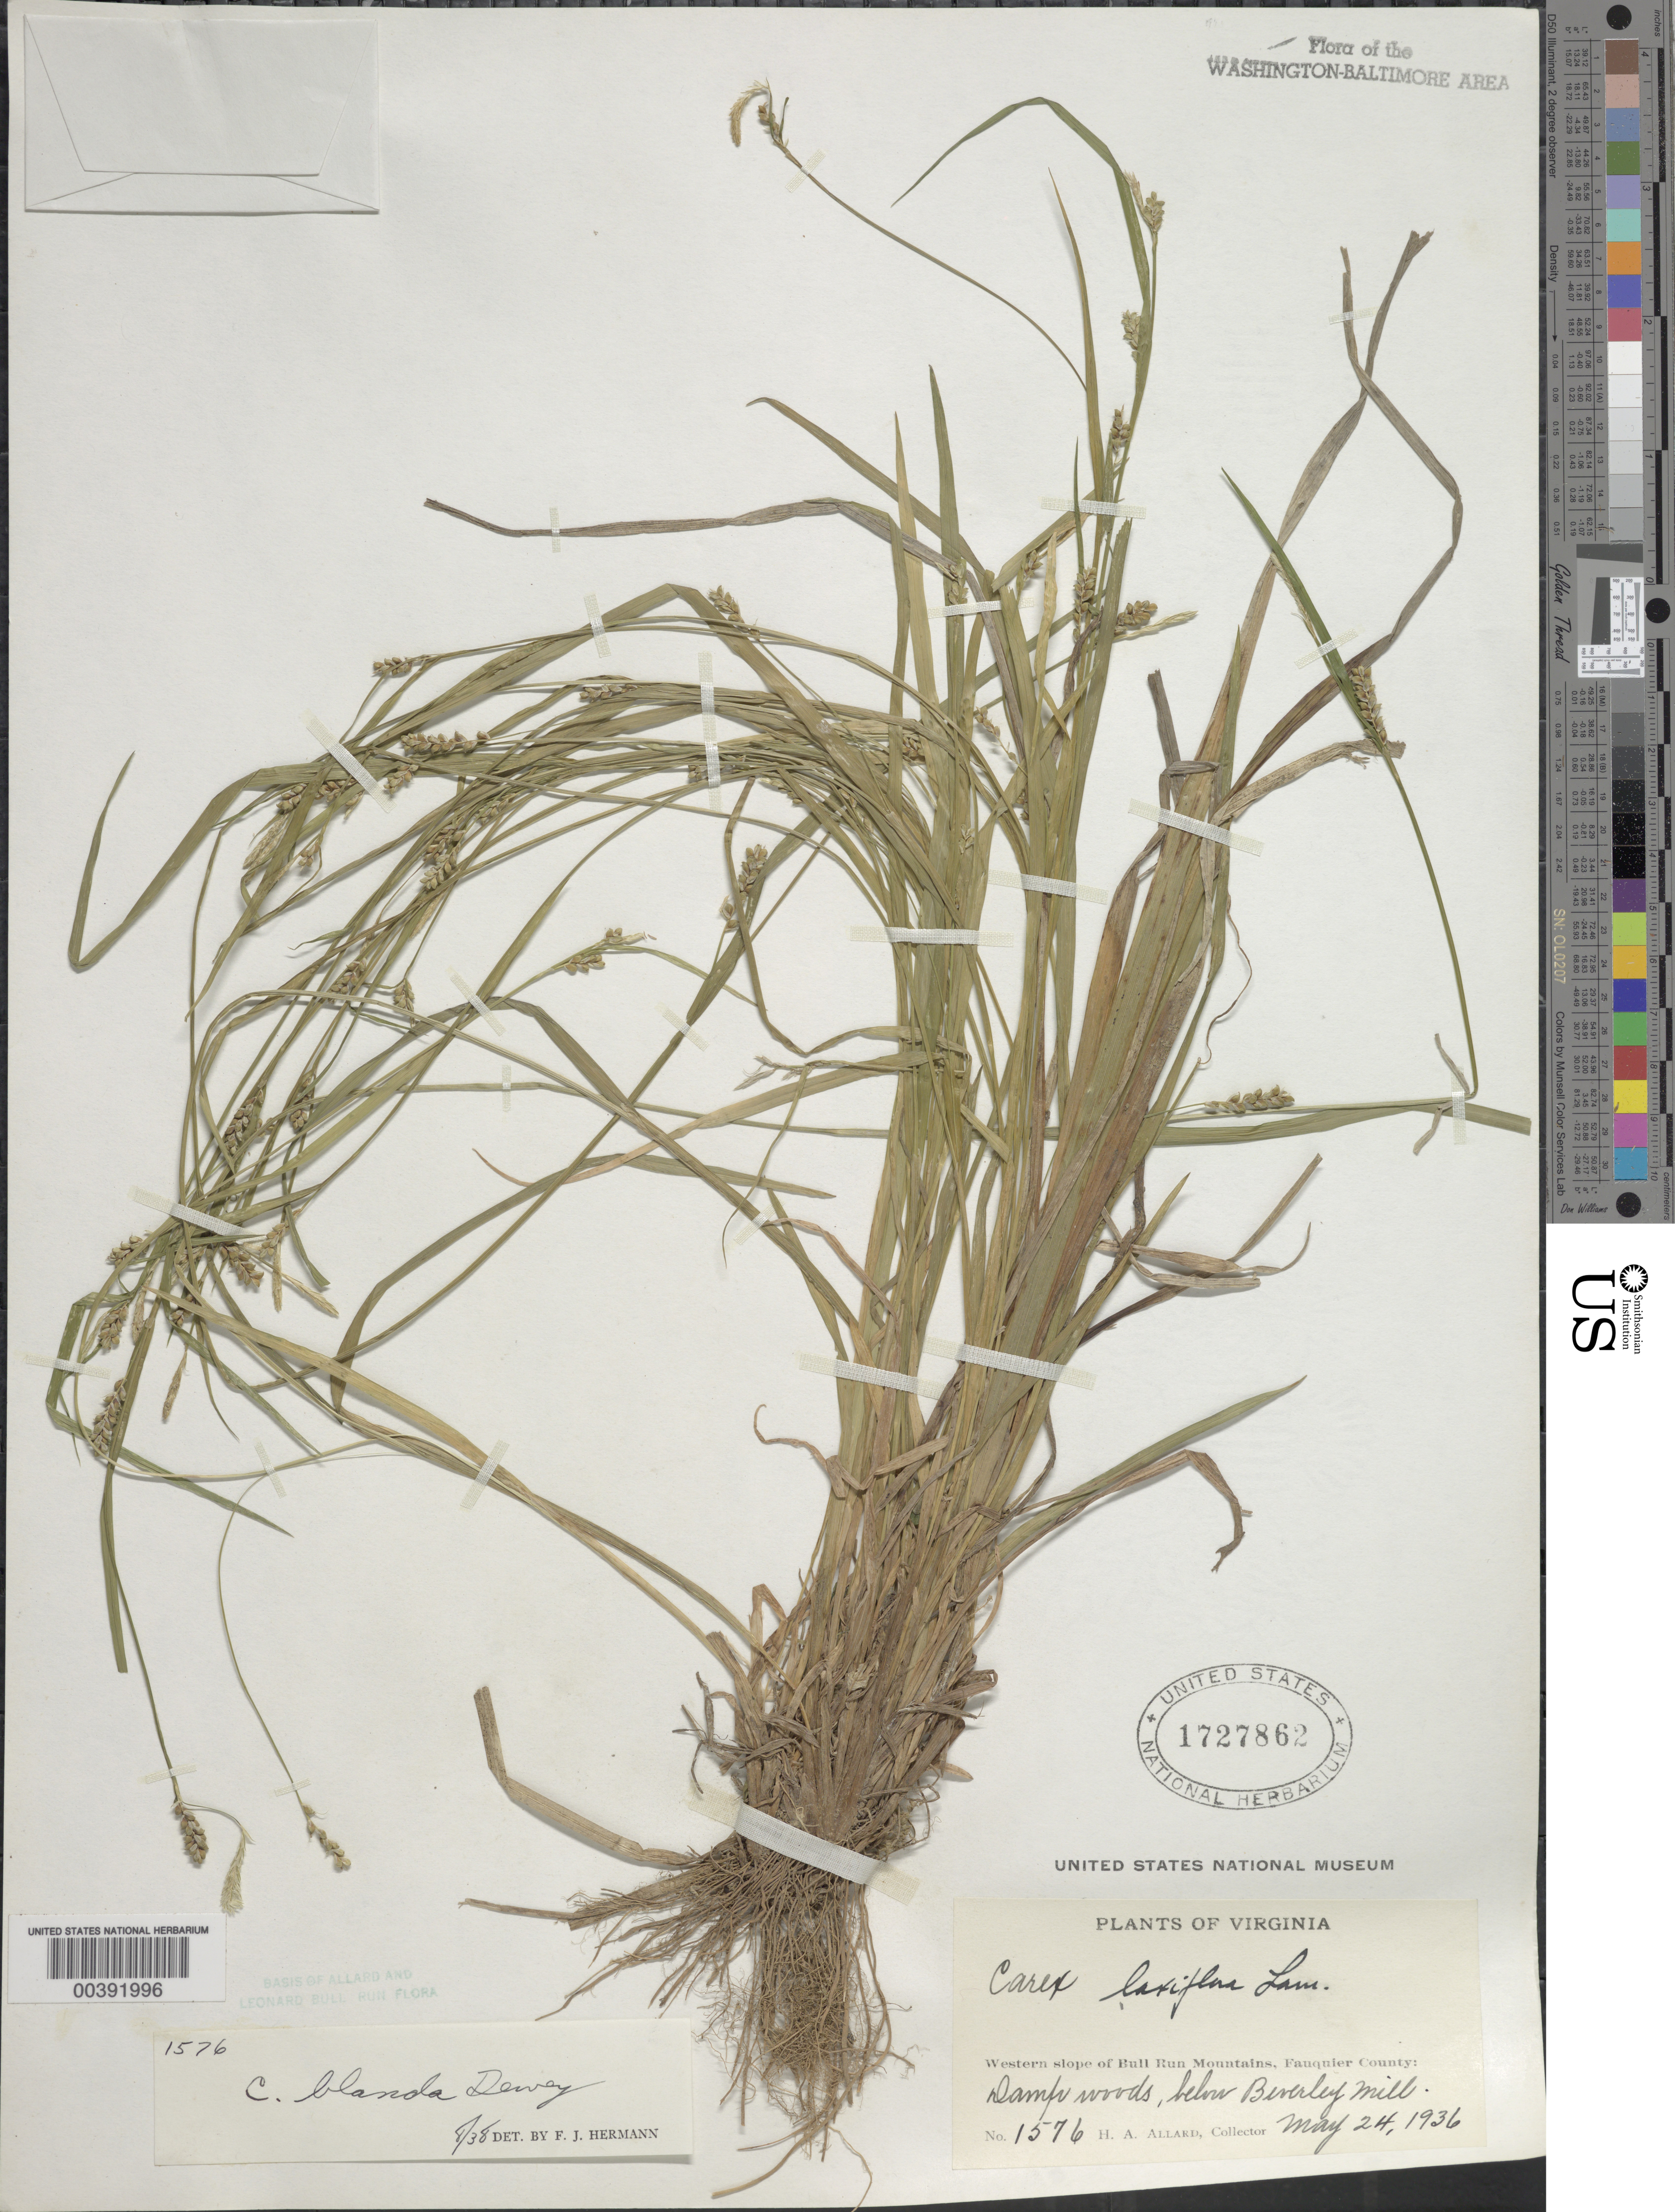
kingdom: Plantae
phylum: Tracheophyta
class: Liliopsida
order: Poales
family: Cyperaceae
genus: Carex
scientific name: Carex blanda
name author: Dewey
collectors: H. A. Allard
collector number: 1576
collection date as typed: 24 May 1936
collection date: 1936-05-24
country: United States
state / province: Virginia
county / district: Fauquier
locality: Below Beverley Mill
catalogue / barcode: US 1727862